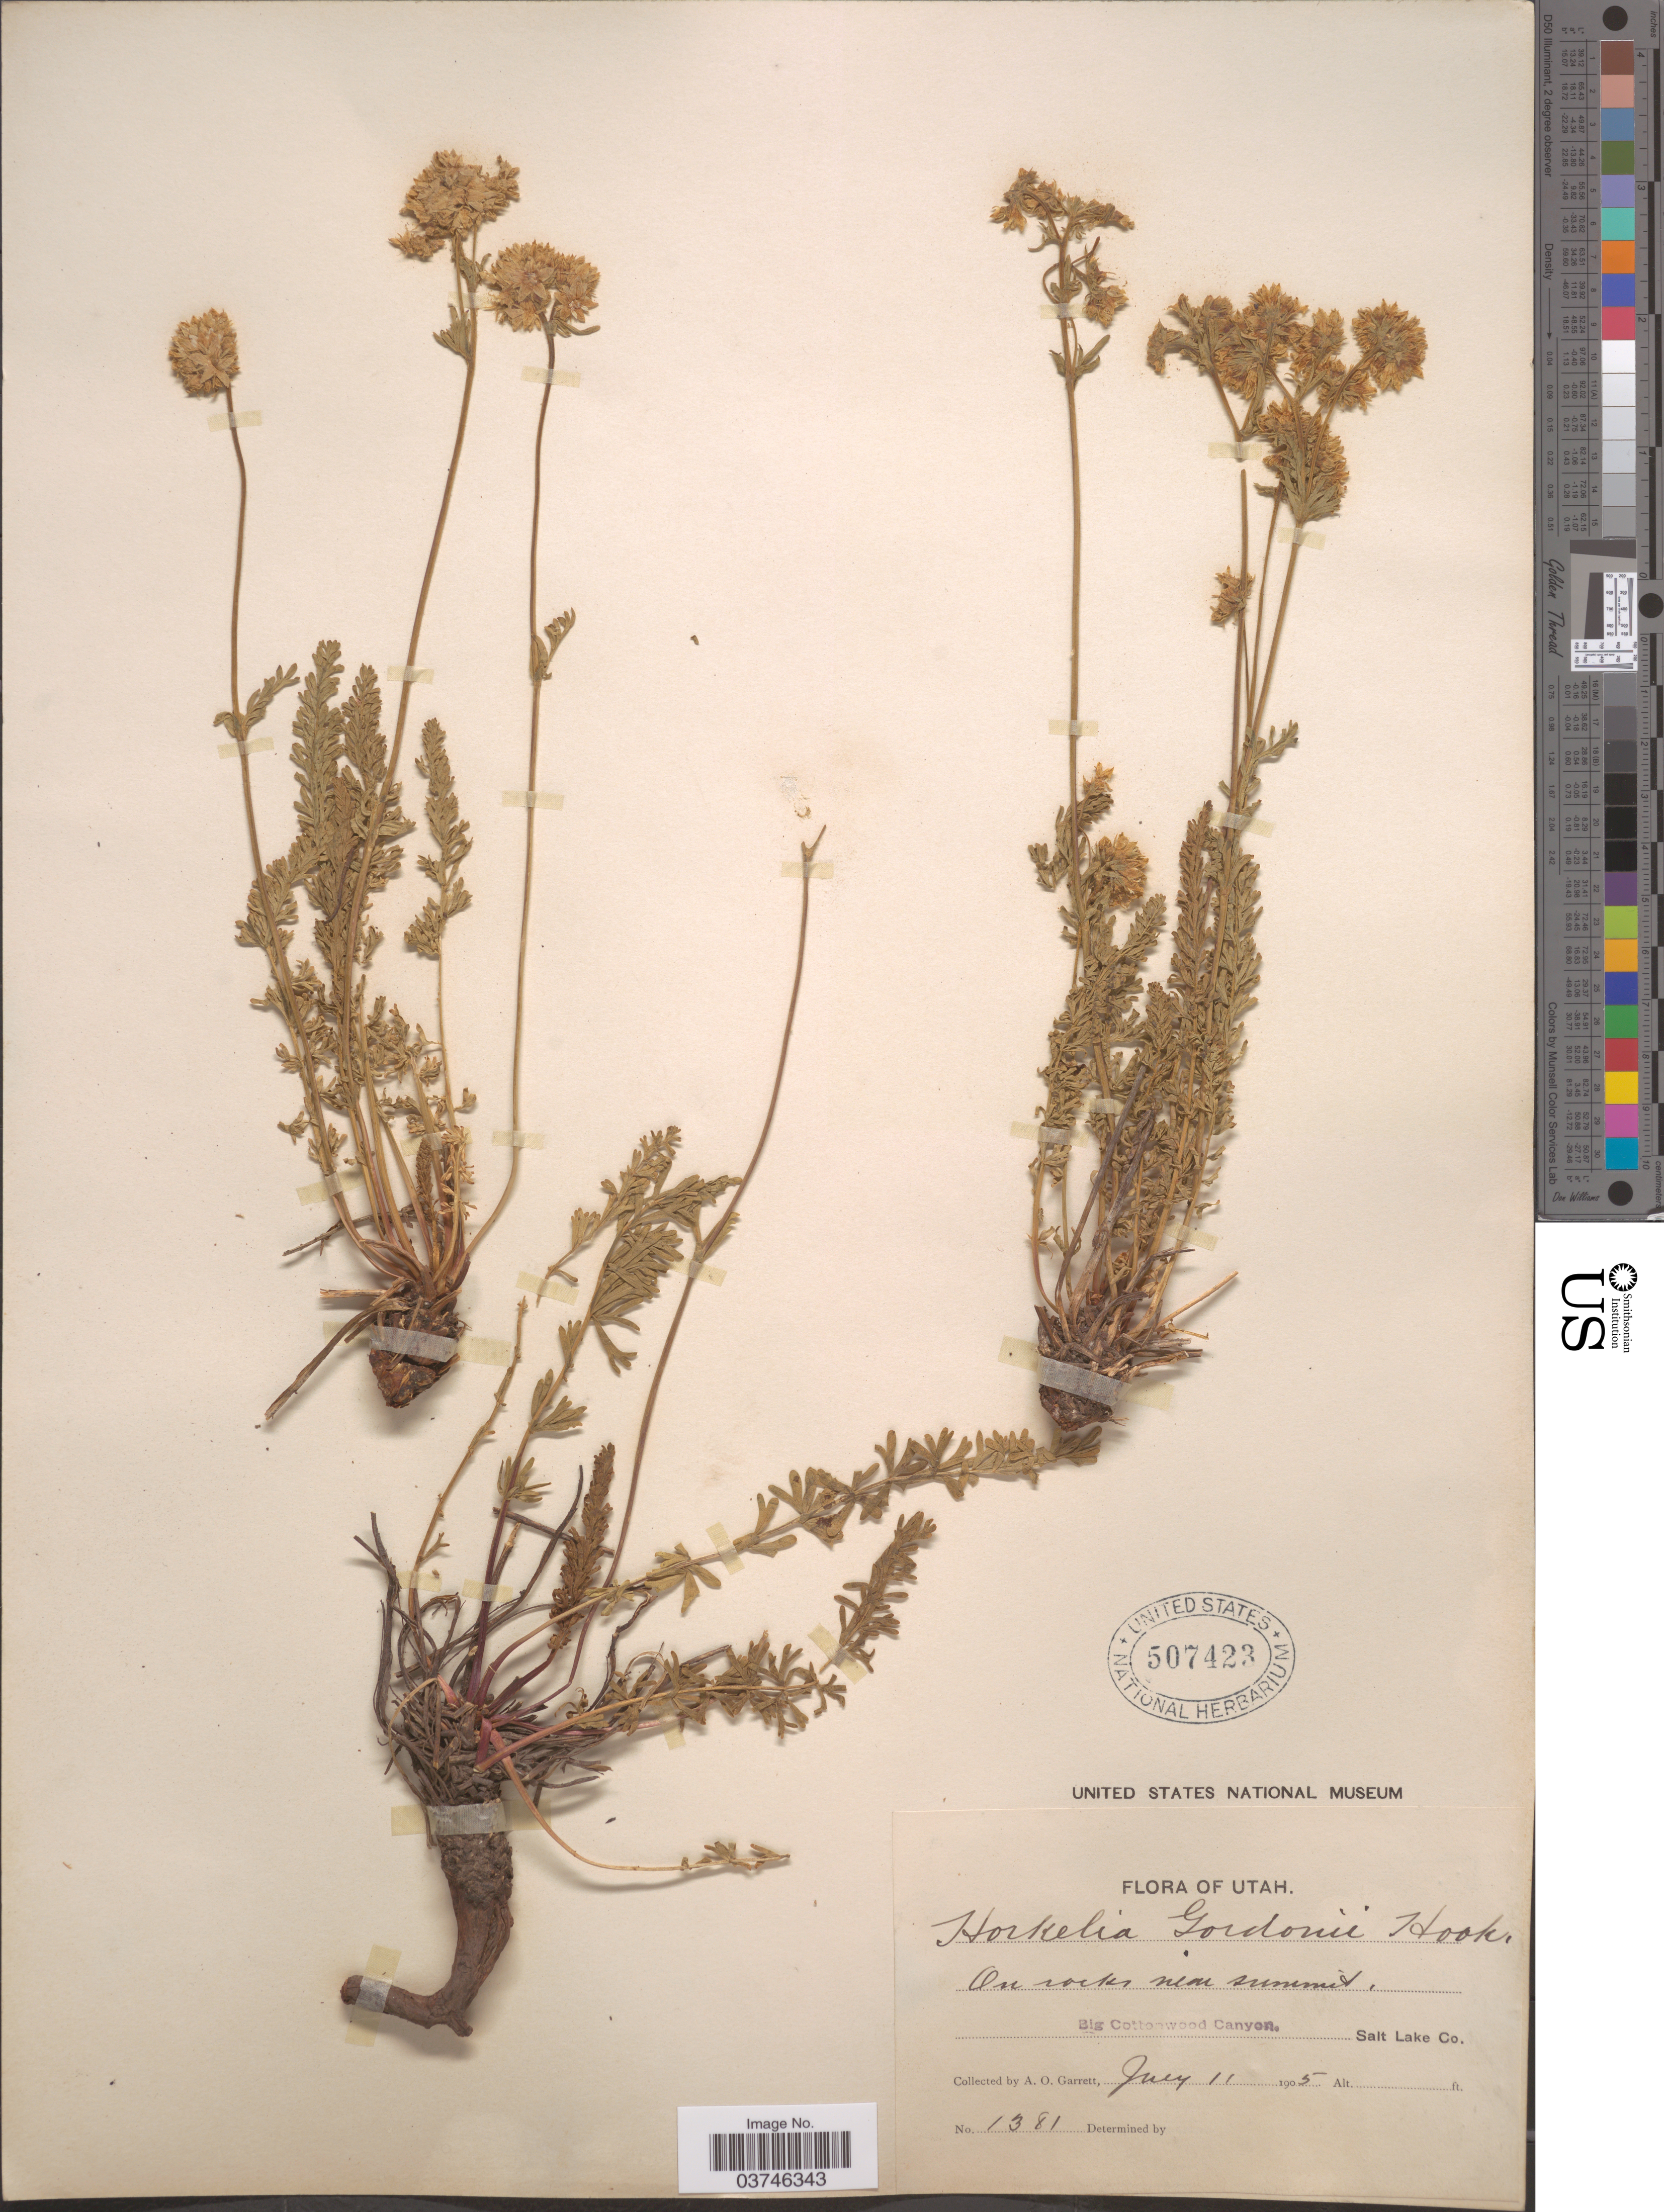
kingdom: Plantae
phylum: Tracheophyta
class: Magnoliopsida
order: Rosales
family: Rosaceae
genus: Potentilla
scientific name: Potentilla gordonii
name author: (Hook.) Greene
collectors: A. O. Garrett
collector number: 1381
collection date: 1905-07-11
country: United States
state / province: Utah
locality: On rocks near summit. Big Cottonwood Canyon. Salt Lake Co.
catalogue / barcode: US 507423